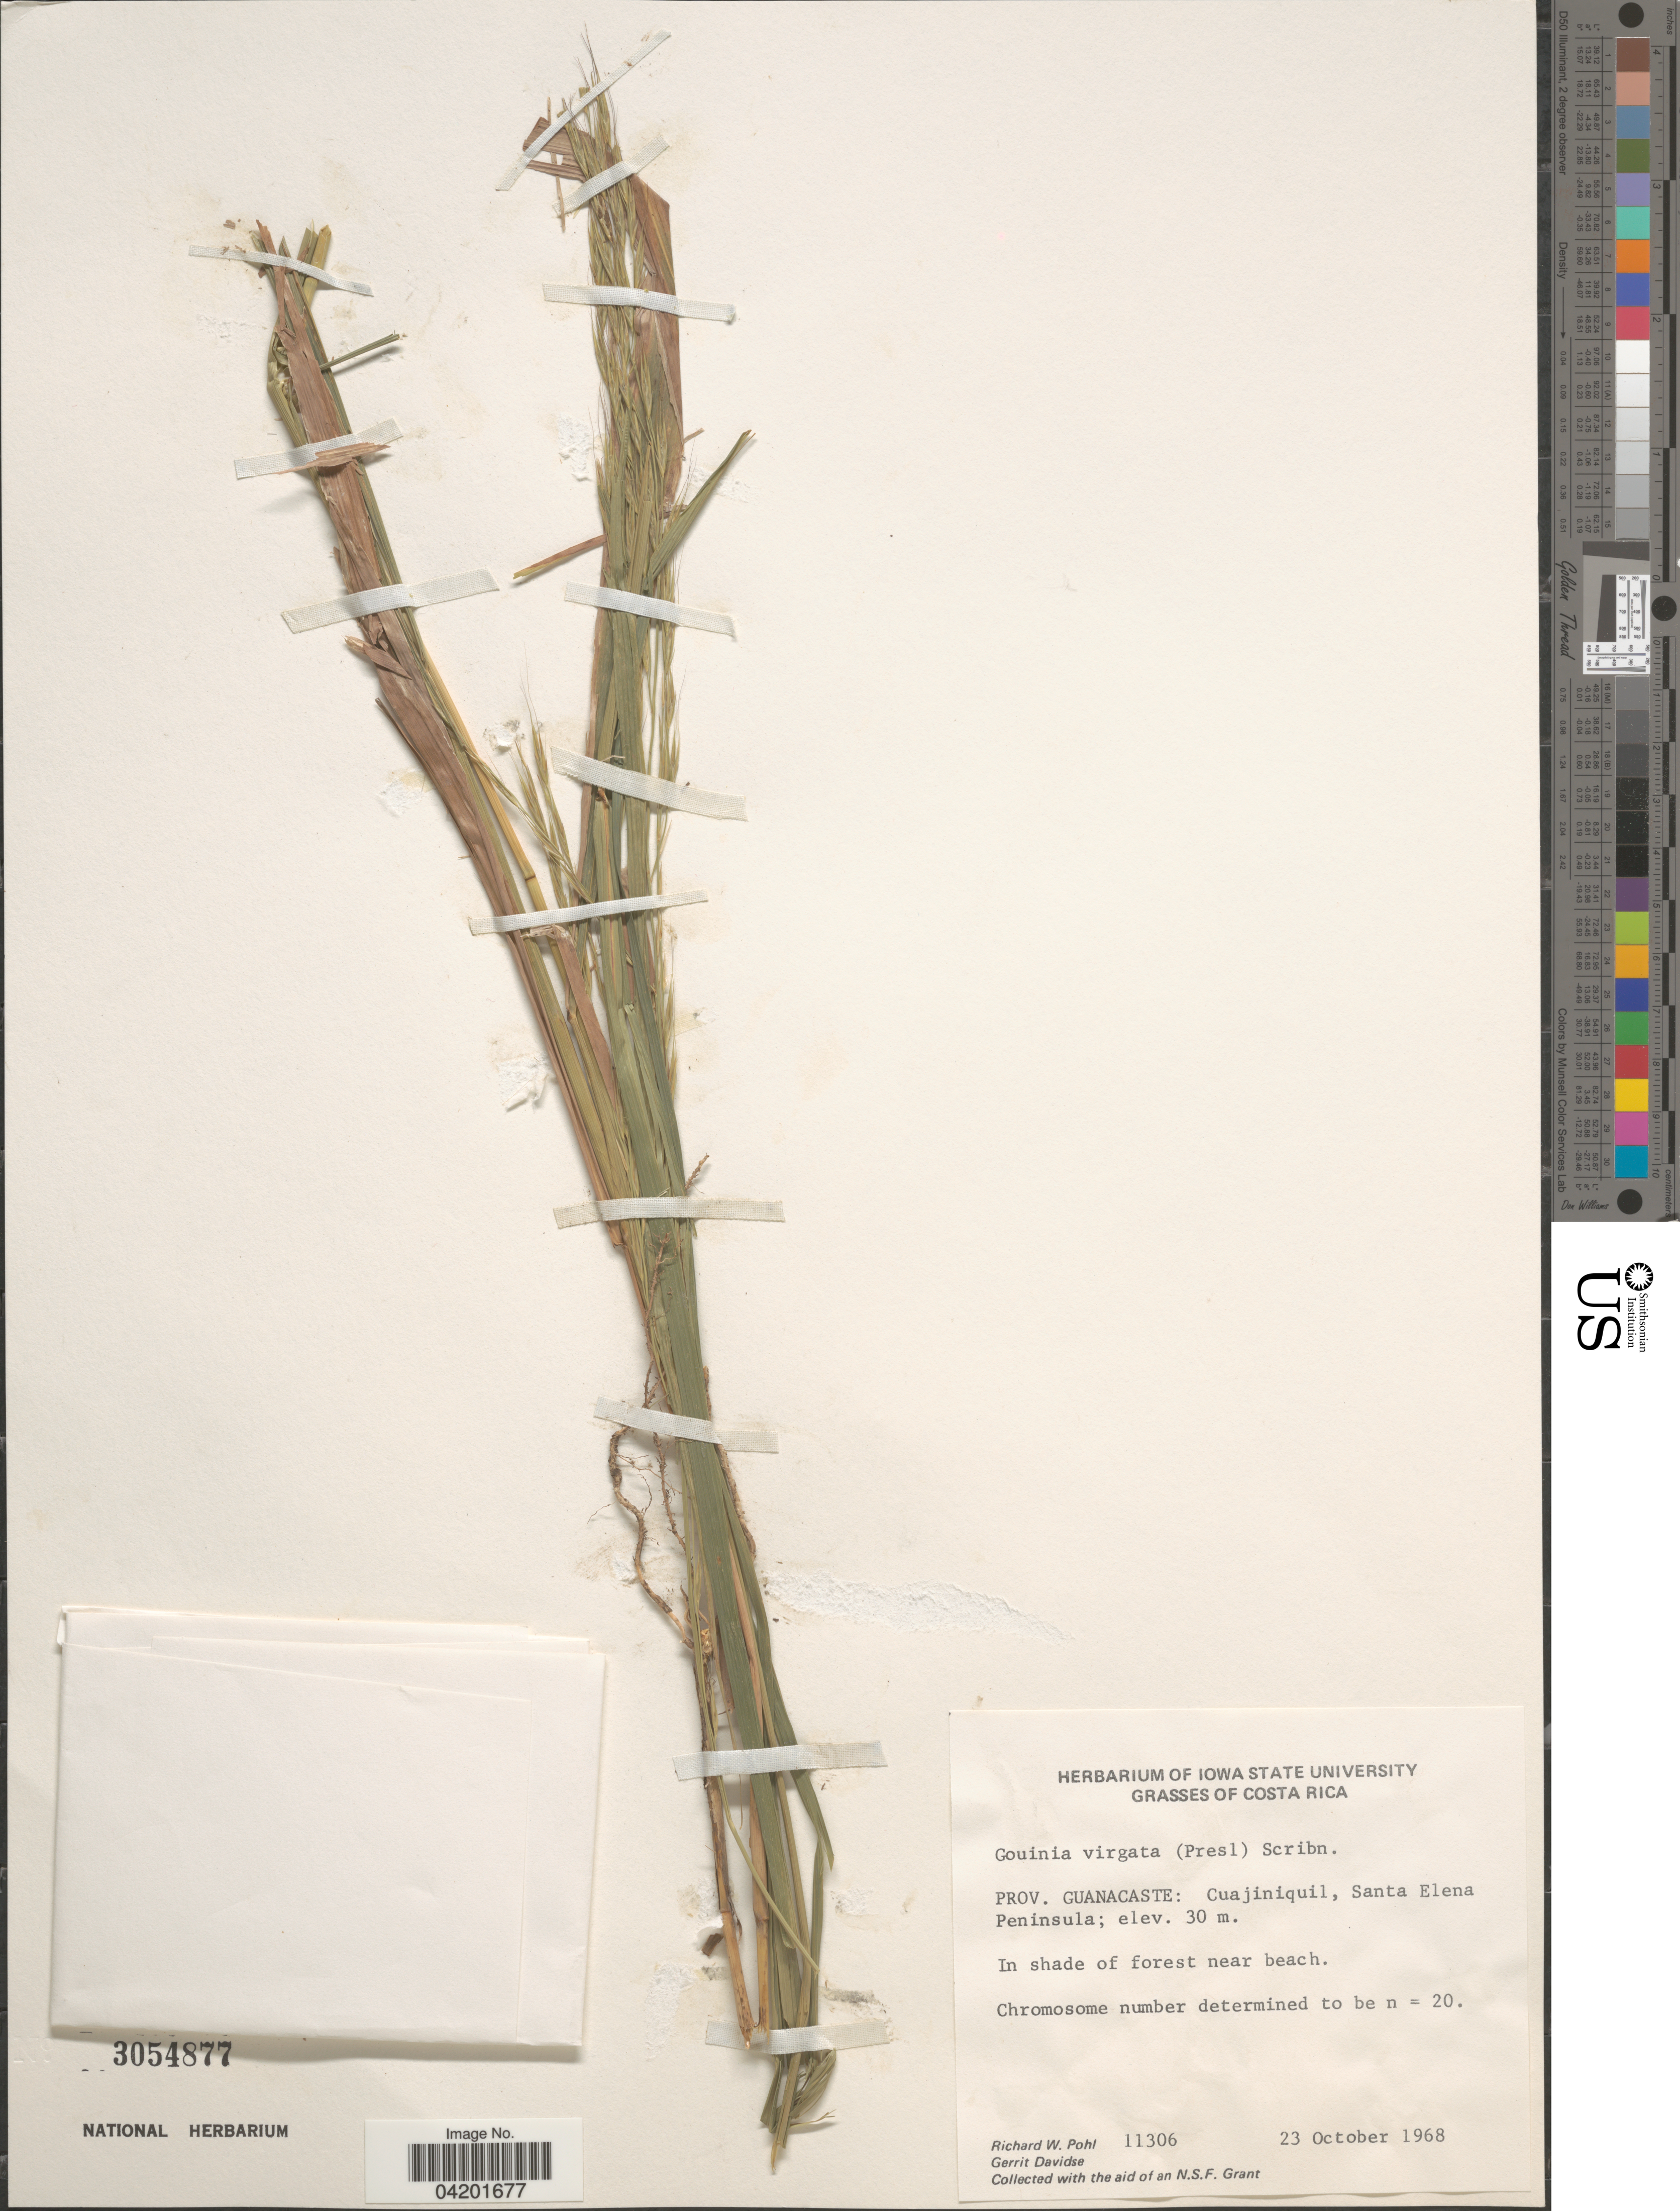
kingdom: Plantae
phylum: Tracheophyta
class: Liliopsida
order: Poales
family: Poaceae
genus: Gouinia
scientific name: Gouinia virgata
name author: (J. Presl) Scribn.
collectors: R. W. Pohl & G. Davidse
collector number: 11306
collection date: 1968-10-23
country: Costa Rica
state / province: Guanacaste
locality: Cuajiniquil, Santa Elena Peninsula. In shade of forest near beach.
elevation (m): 30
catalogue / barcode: US 3054877